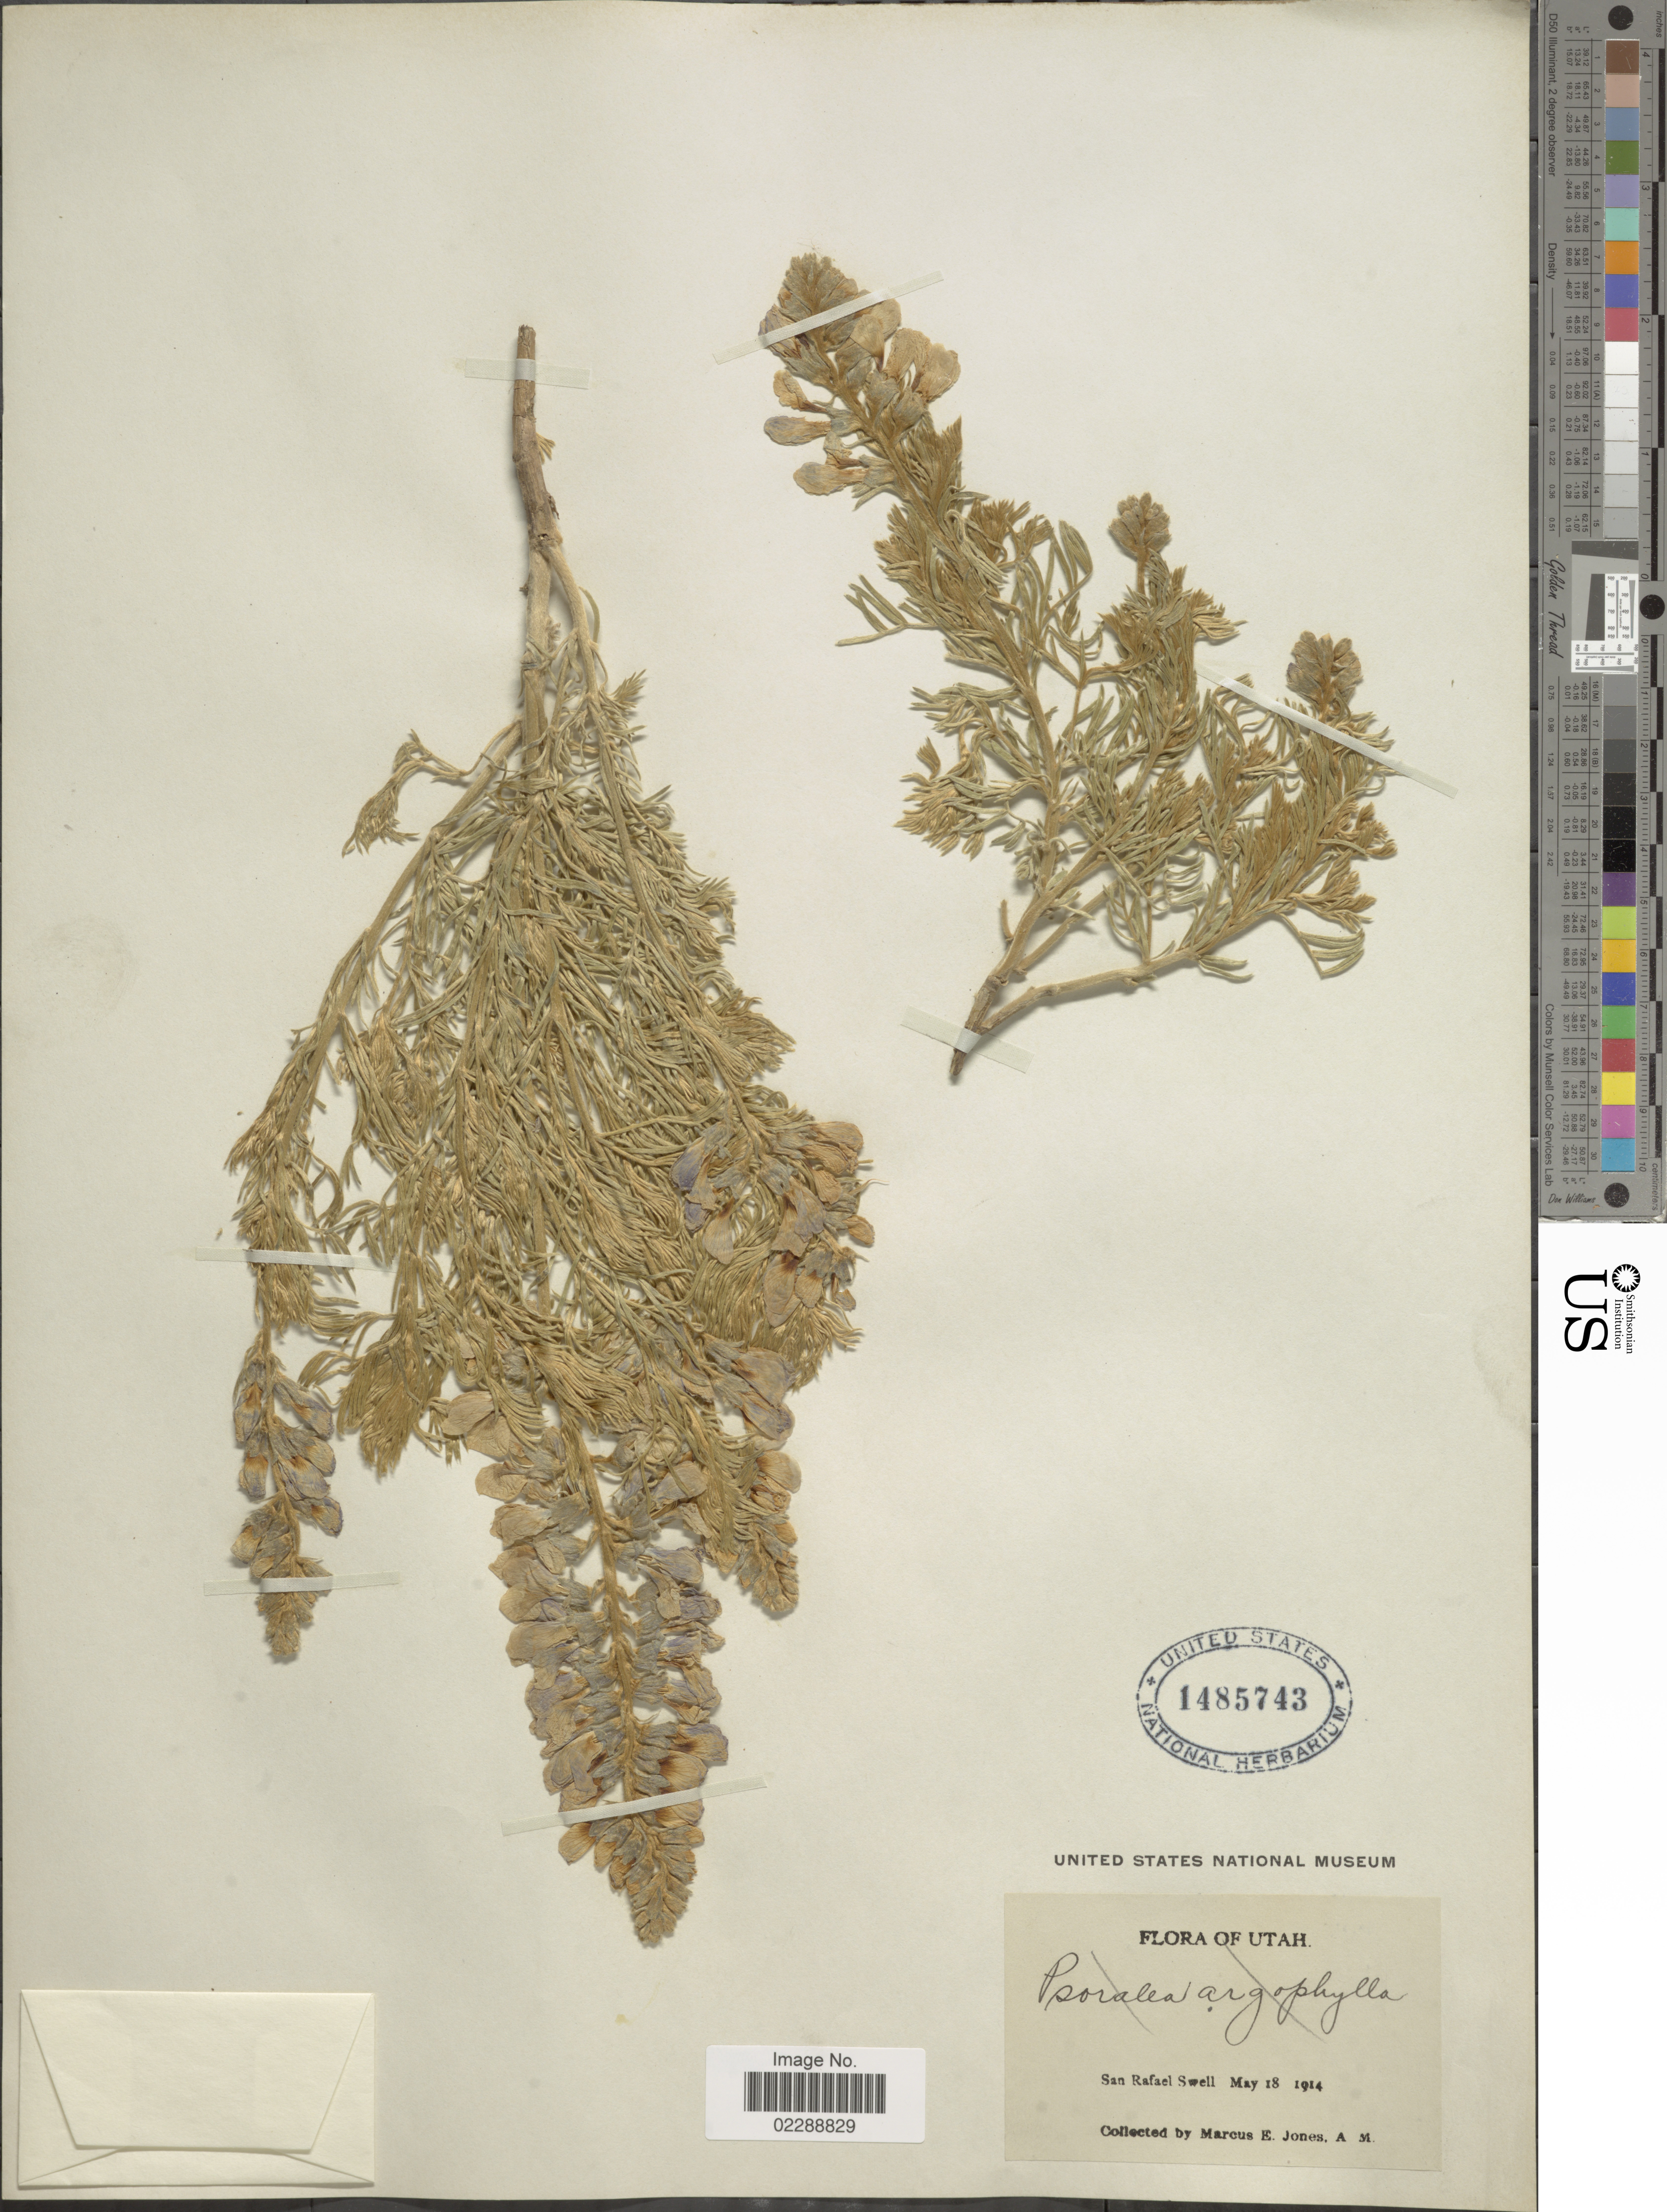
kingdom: Plantae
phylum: Tracheophyta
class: Magnoliopsida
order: Fabales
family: Fabaceae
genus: Lupinus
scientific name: Lupinus sp.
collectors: M. E. Jones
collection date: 1914-05-18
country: United States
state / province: Utah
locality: San Rafael Swell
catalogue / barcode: US 1485743